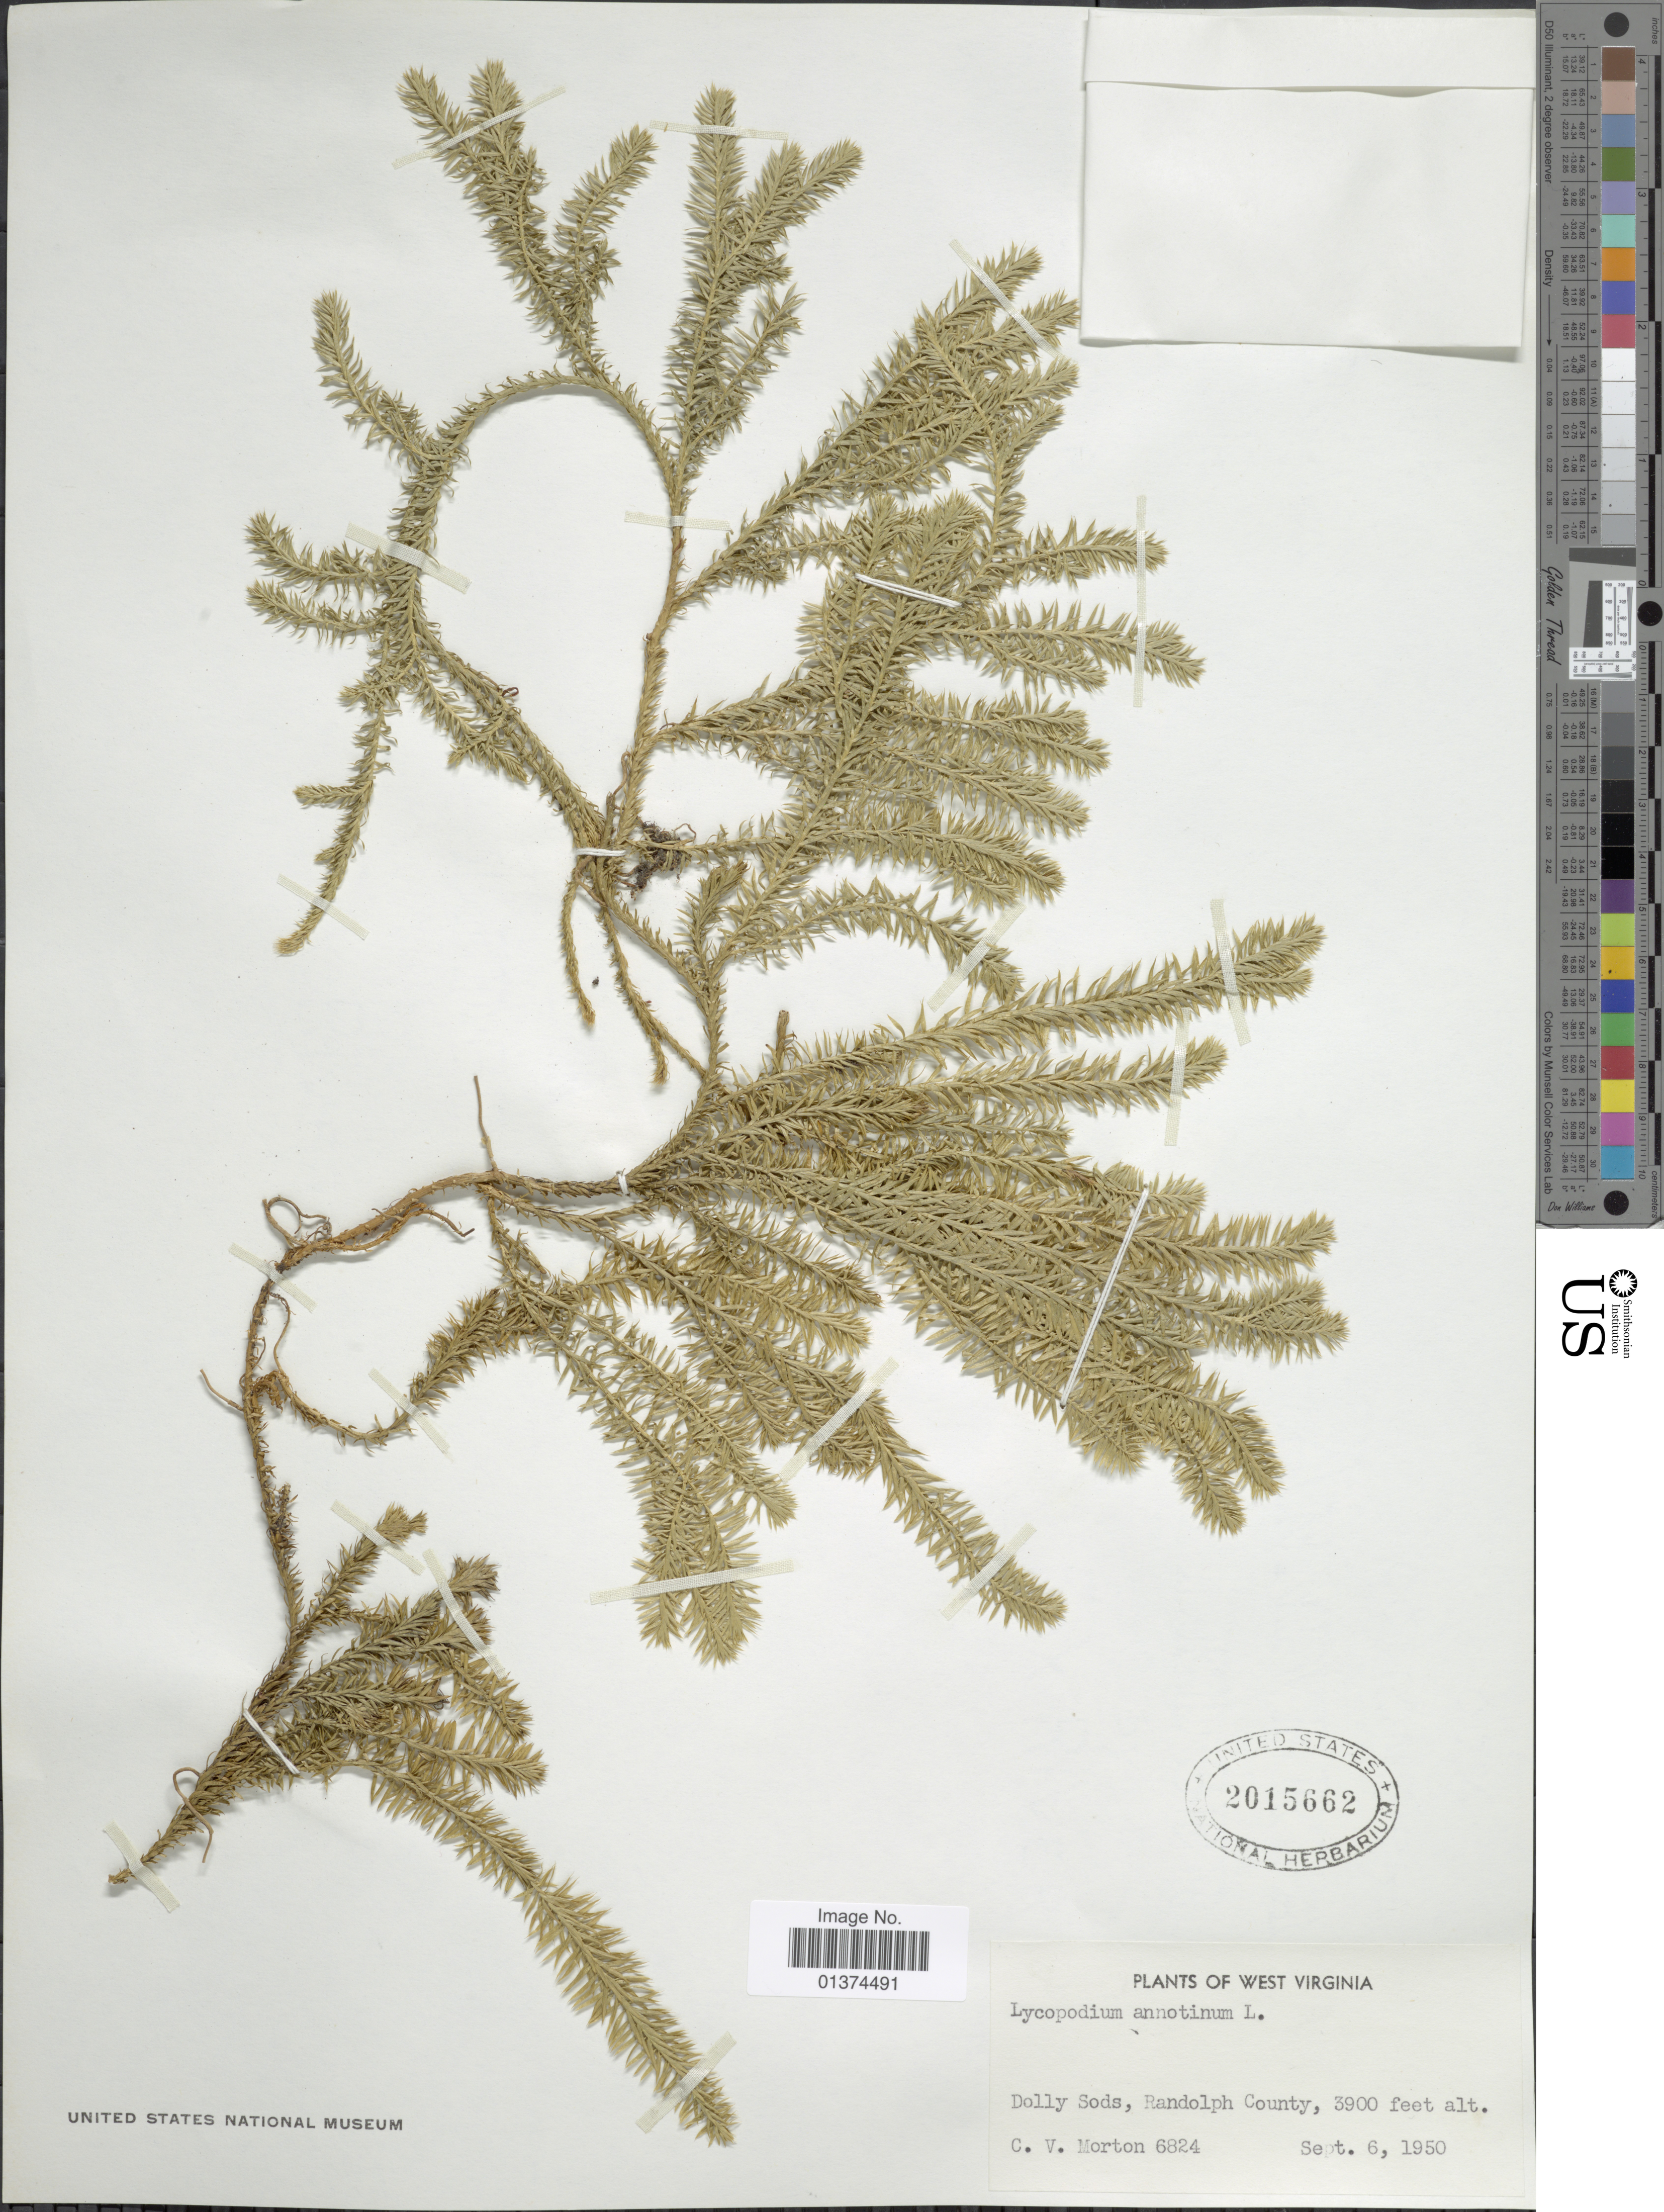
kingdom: Plantae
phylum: Tracheophyta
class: Lycopodiopsida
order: Lycopodiales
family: Lycopodiaceae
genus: Spinulum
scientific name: Spinulum annotinum subsp. annotinum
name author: (L.) A. Haines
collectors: C. V. Morton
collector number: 6824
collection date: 1950-09-06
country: United States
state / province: West Virginia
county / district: Randolph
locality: Dolly Sods, Randolhp County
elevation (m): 1189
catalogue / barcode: US 2015662